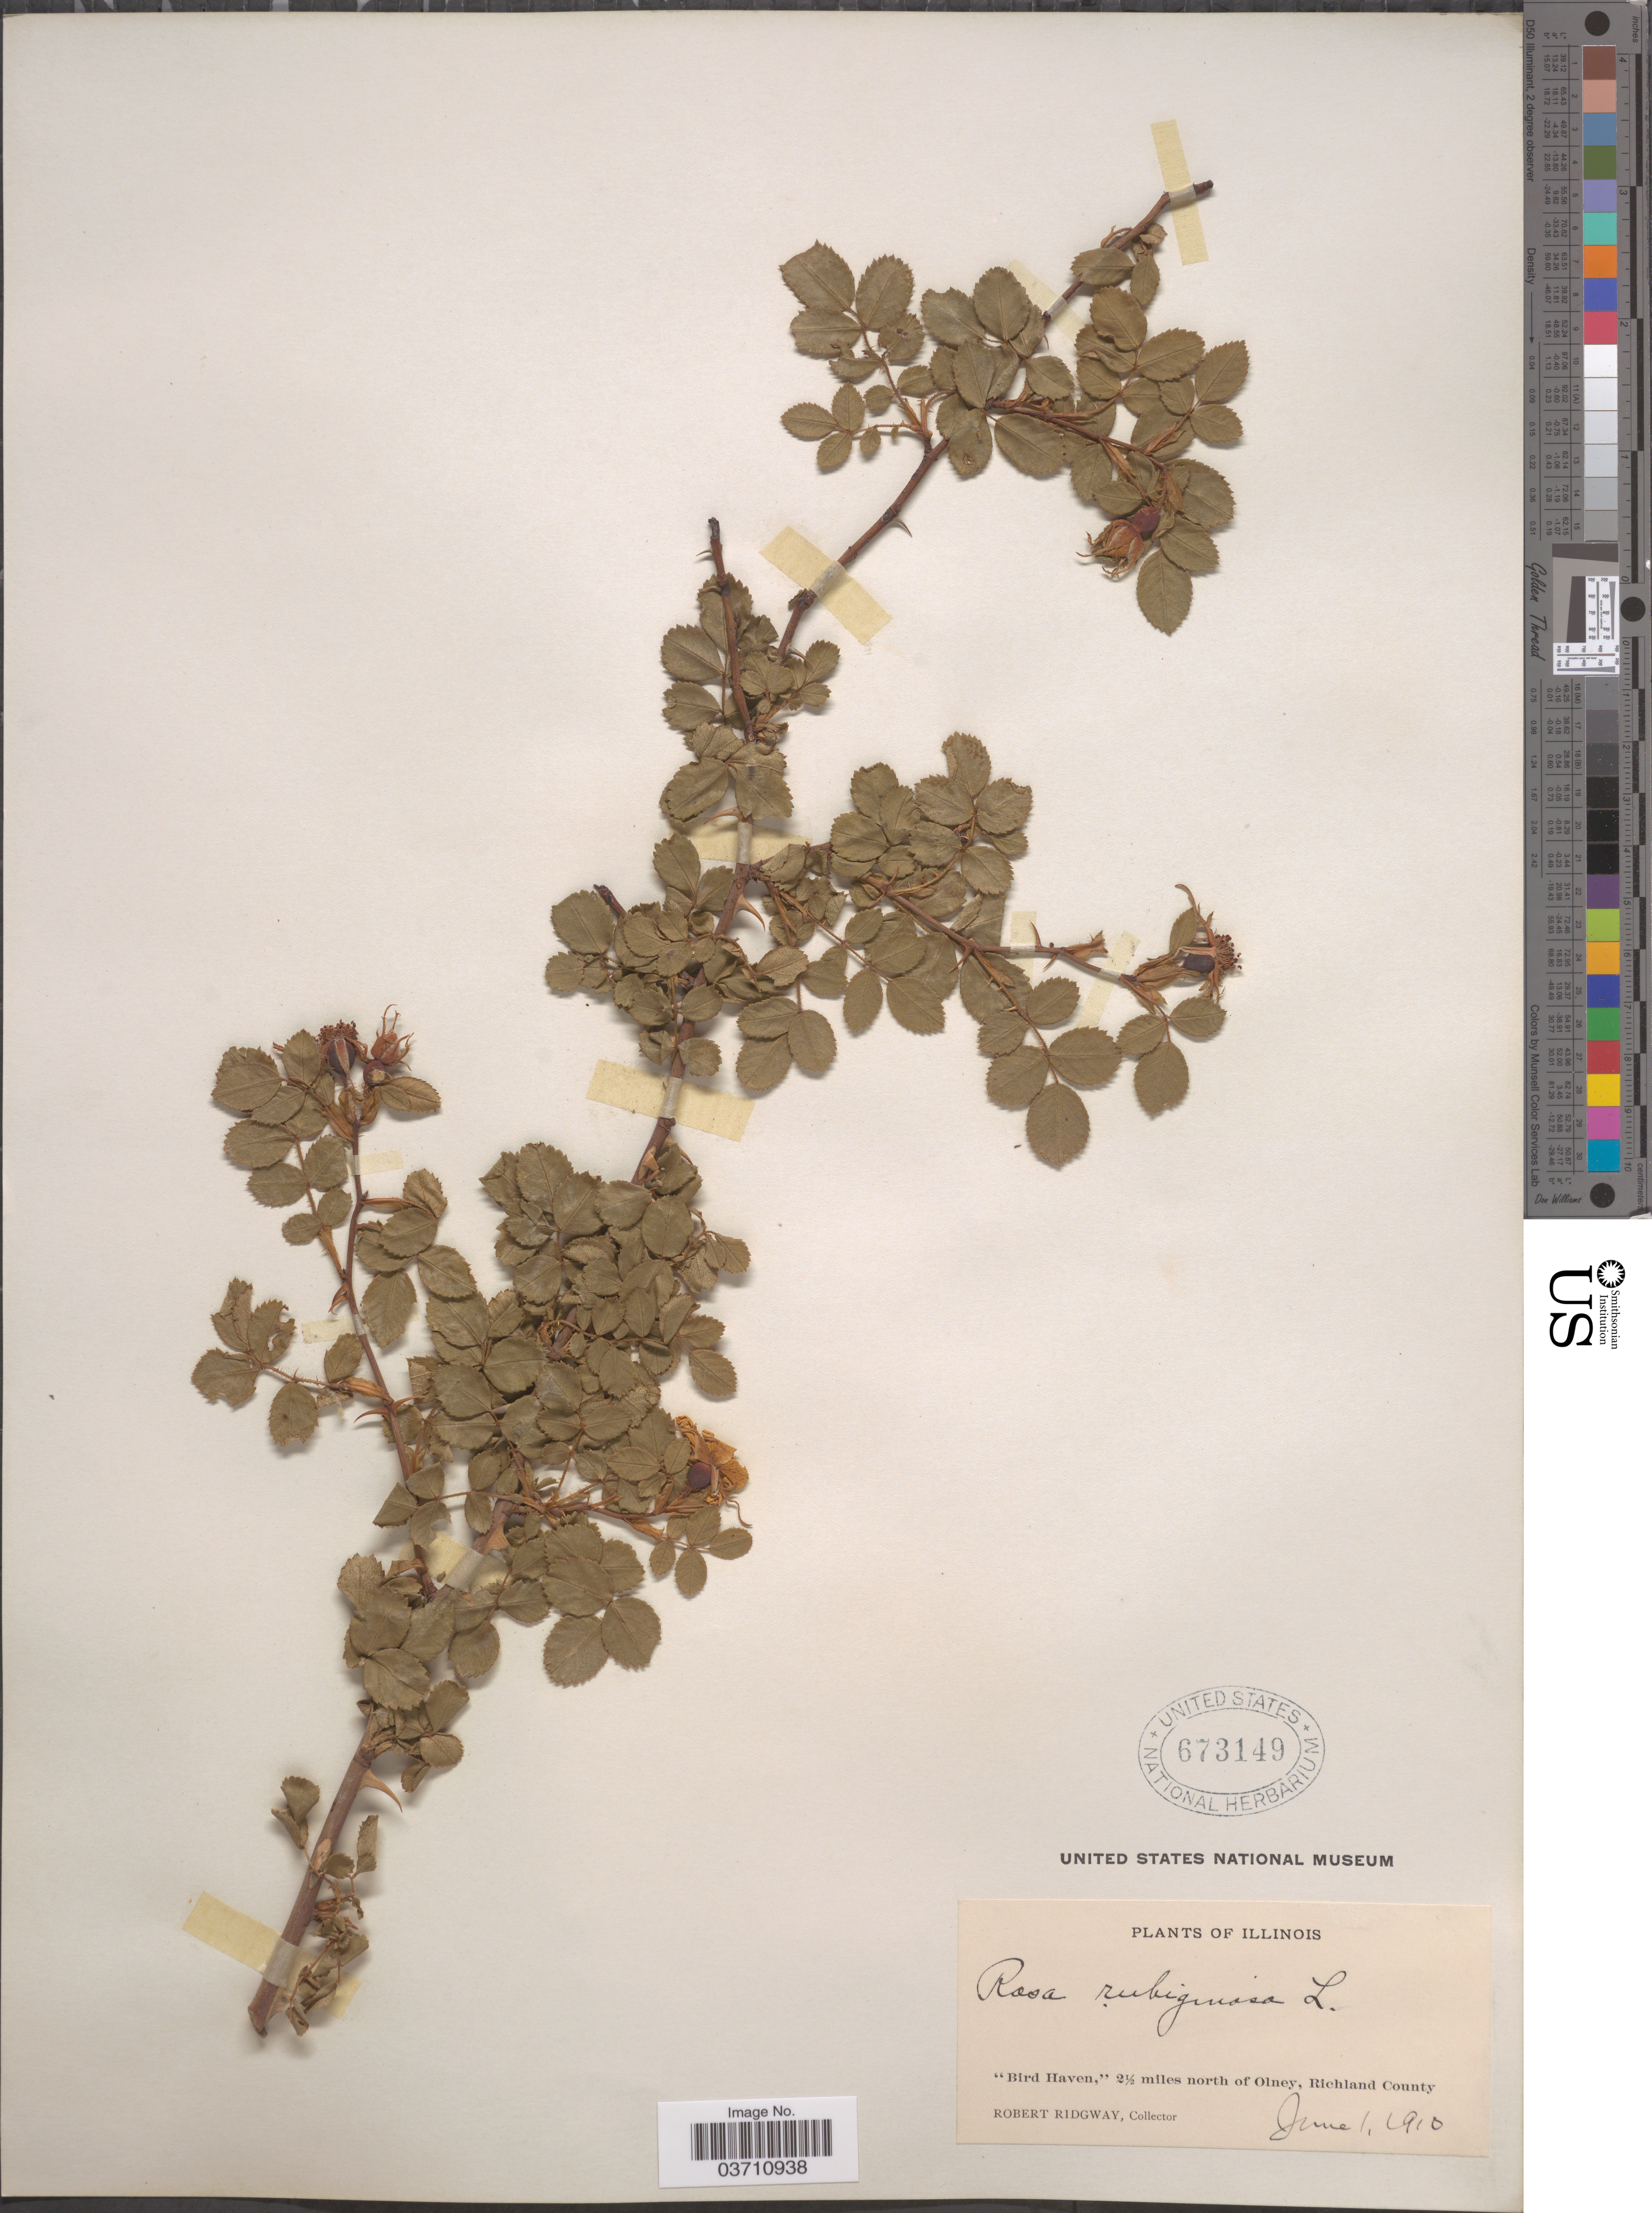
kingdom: Plantae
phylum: Tracheophyta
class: Magnoliopsida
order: Rosales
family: Rosaceae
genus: Rosa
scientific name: Rosa eglanteria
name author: L.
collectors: R. Ridgway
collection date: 1910-06-01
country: United States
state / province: Illinois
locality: Bird Haven,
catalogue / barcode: US 673149